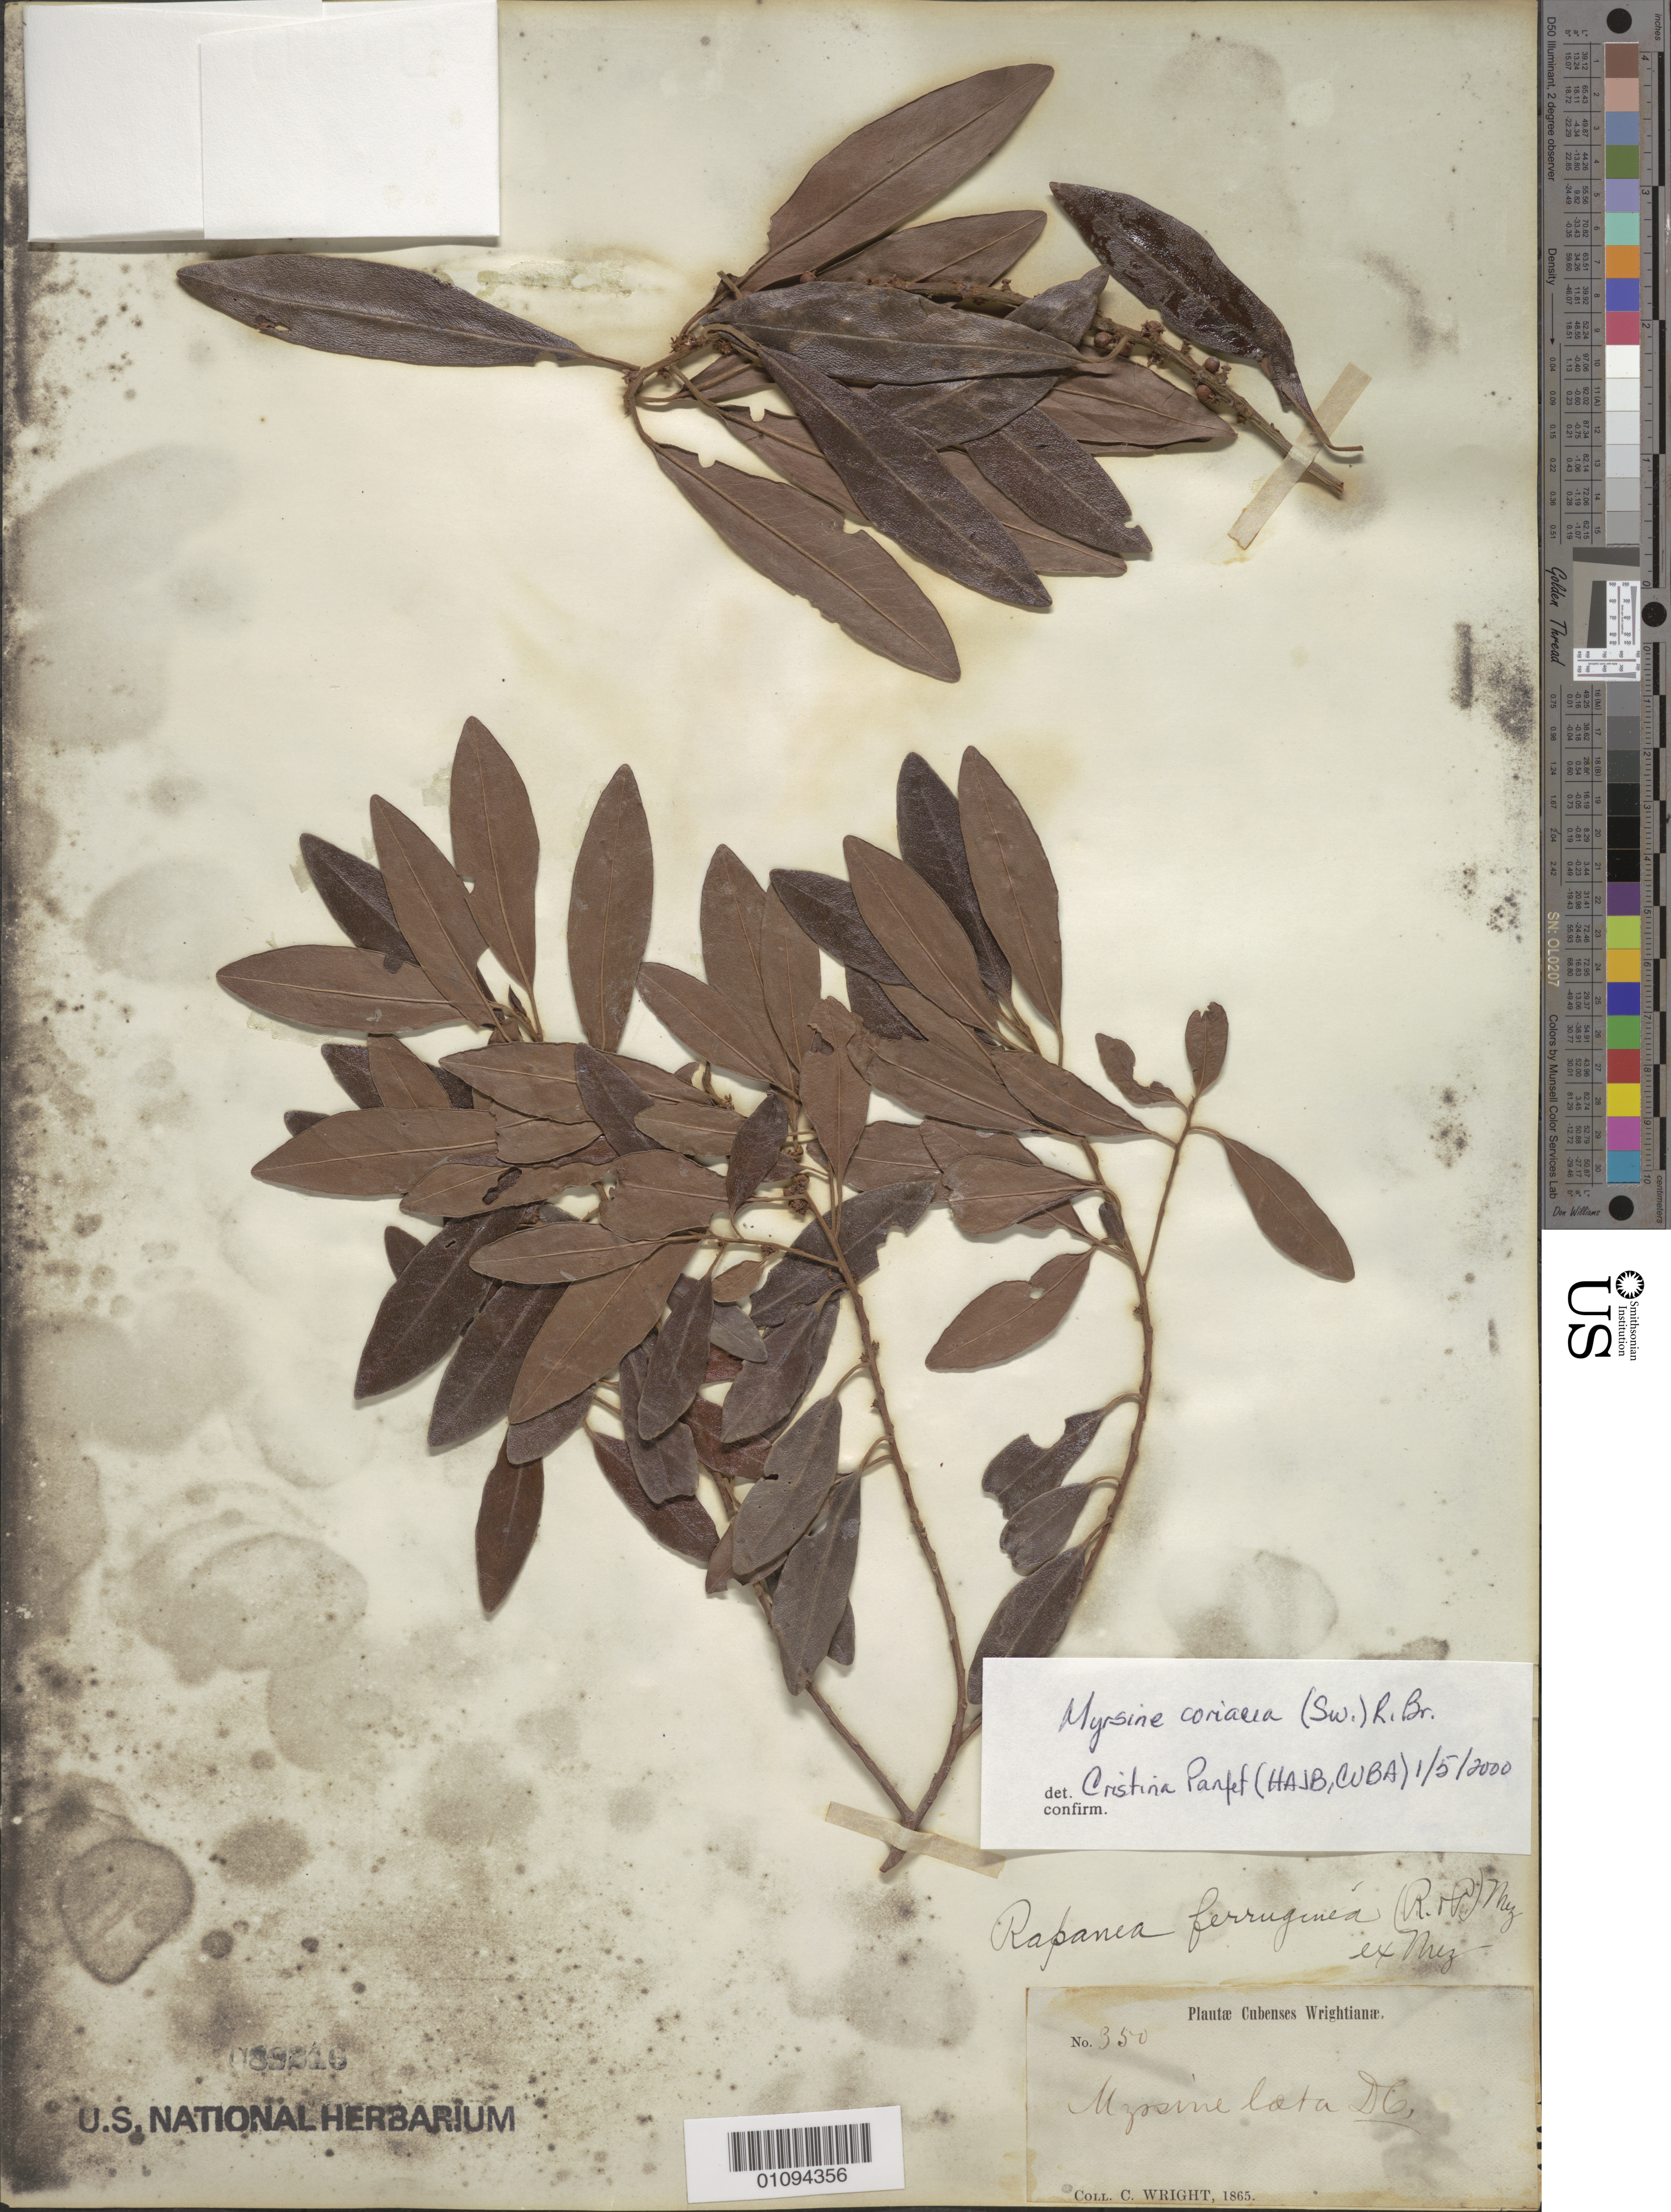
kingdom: Plantae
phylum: Tracheophyta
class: Magnoliopsida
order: Ericales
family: Primulaceae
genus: Myrsine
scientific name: Myrsine coriacea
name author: (Sw.) R. Br. ex Roem. & Schult.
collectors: C. Wright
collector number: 350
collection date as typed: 1865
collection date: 1865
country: Cuba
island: Cuba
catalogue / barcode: US 89216